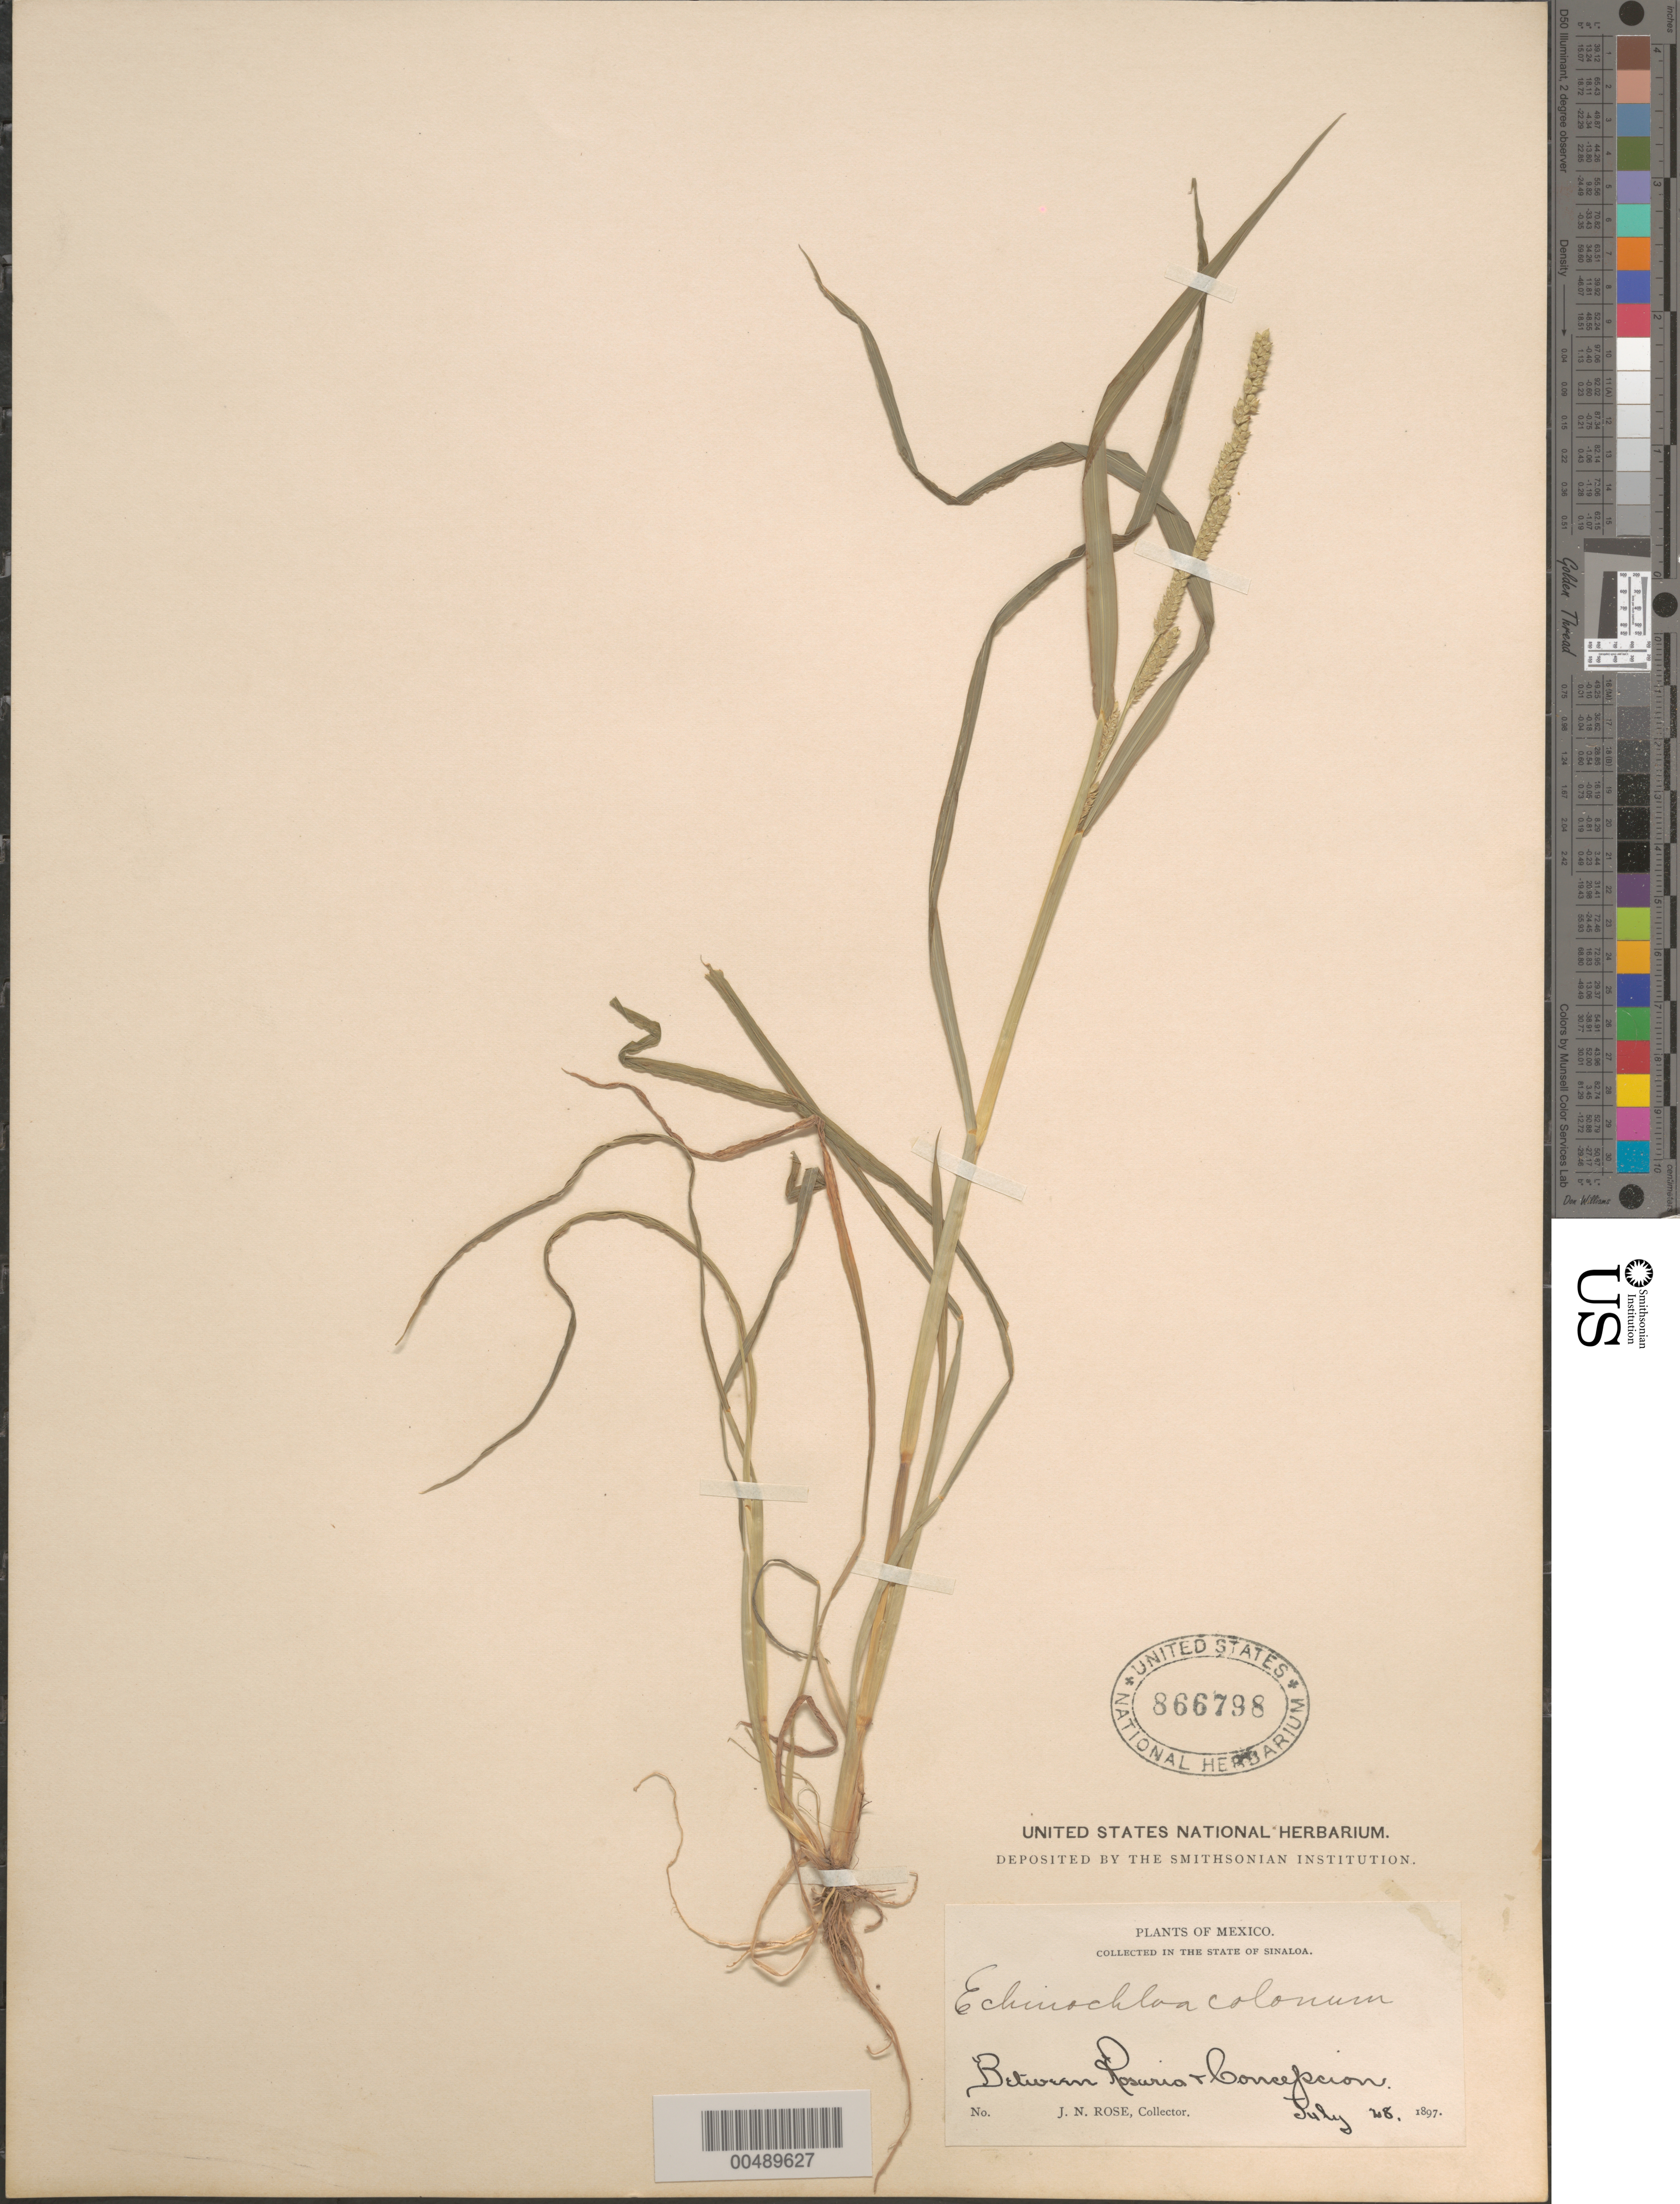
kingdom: Plantae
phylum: Tracheophyta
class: Liliopsida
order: Poales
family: Poaceae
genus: Echinochloa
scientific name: Echinochloa colona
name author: (L.) Link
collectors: J. N. Rose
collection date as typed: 28 Jul 1897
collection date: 1897-07-28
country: Mexico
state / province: Sinaloa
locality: Between Rosario and Concepcion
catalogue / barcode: US 866798